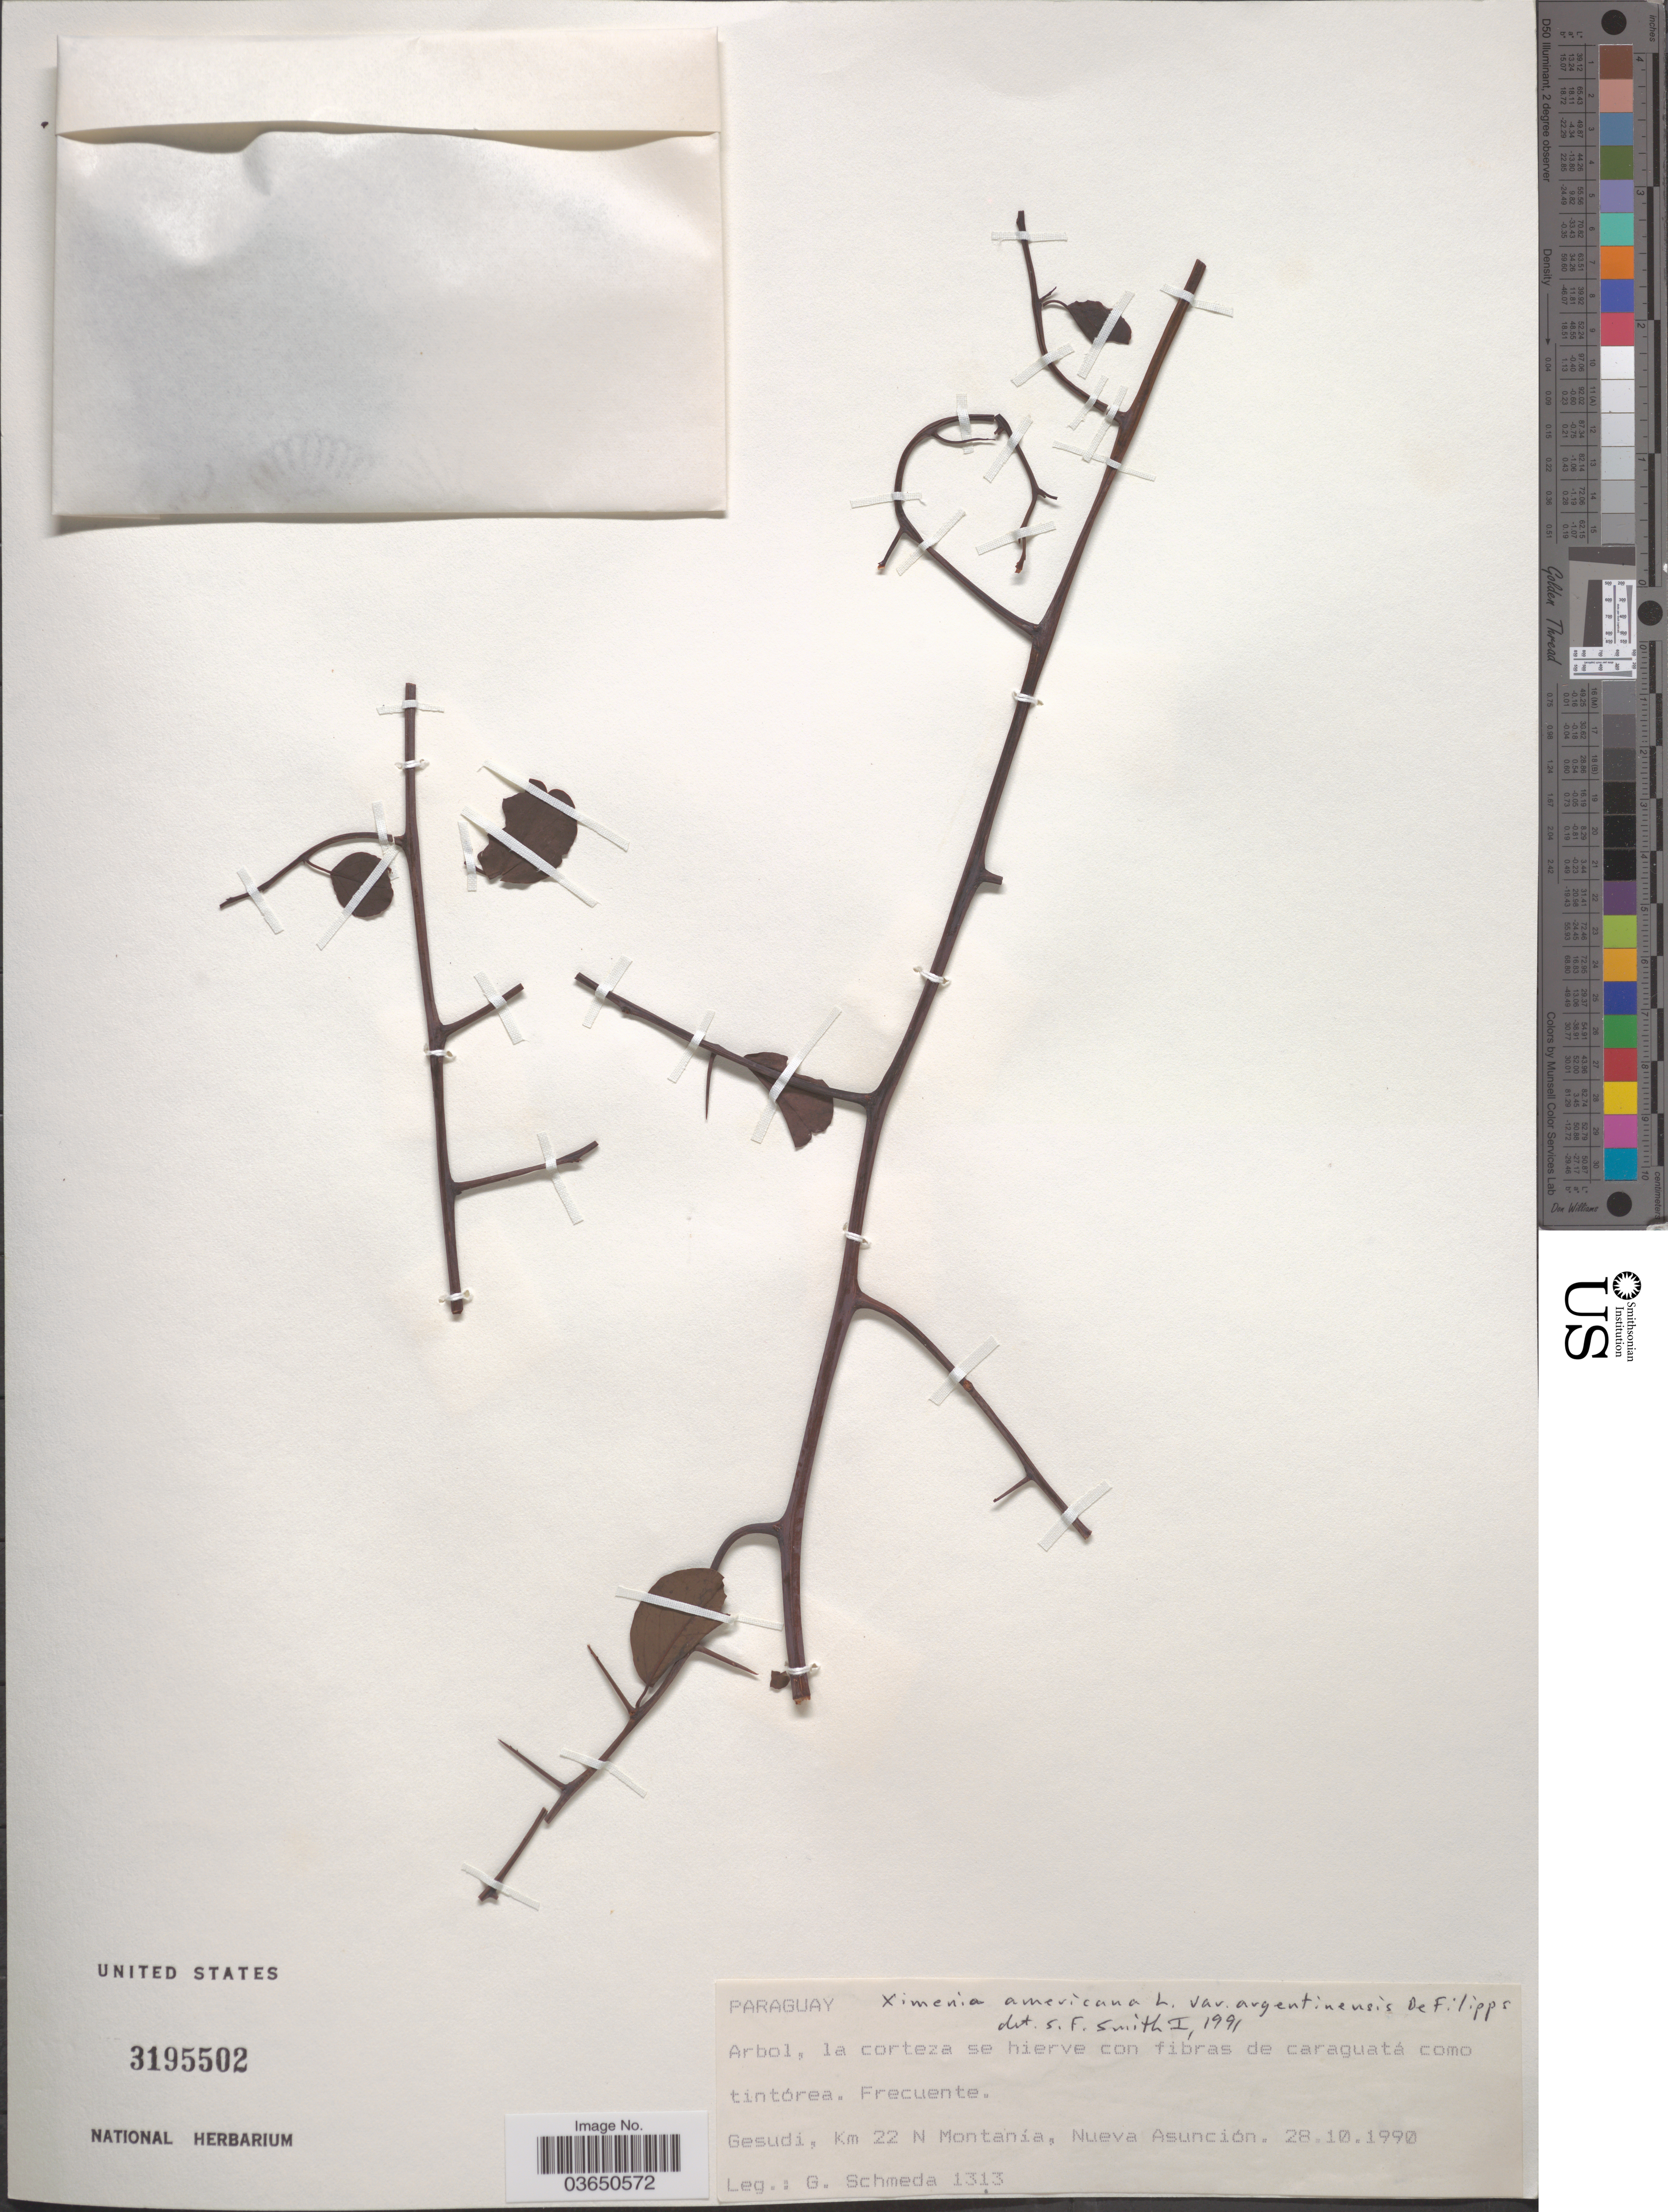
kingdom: Plantae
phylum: Tracheophyta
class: Magnoliopsida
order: Santalales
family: Ximeniaceae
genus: Ximenia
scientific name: Ximenia americana var. argentinensis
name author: DeFilipps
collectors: G. Schmeda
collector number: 1313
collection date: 1990-10-28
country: Paraguay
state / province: Asuncion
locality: Gesudi, Km 22 N Montanía, Nueva Asunción.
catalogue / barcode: US 3195502